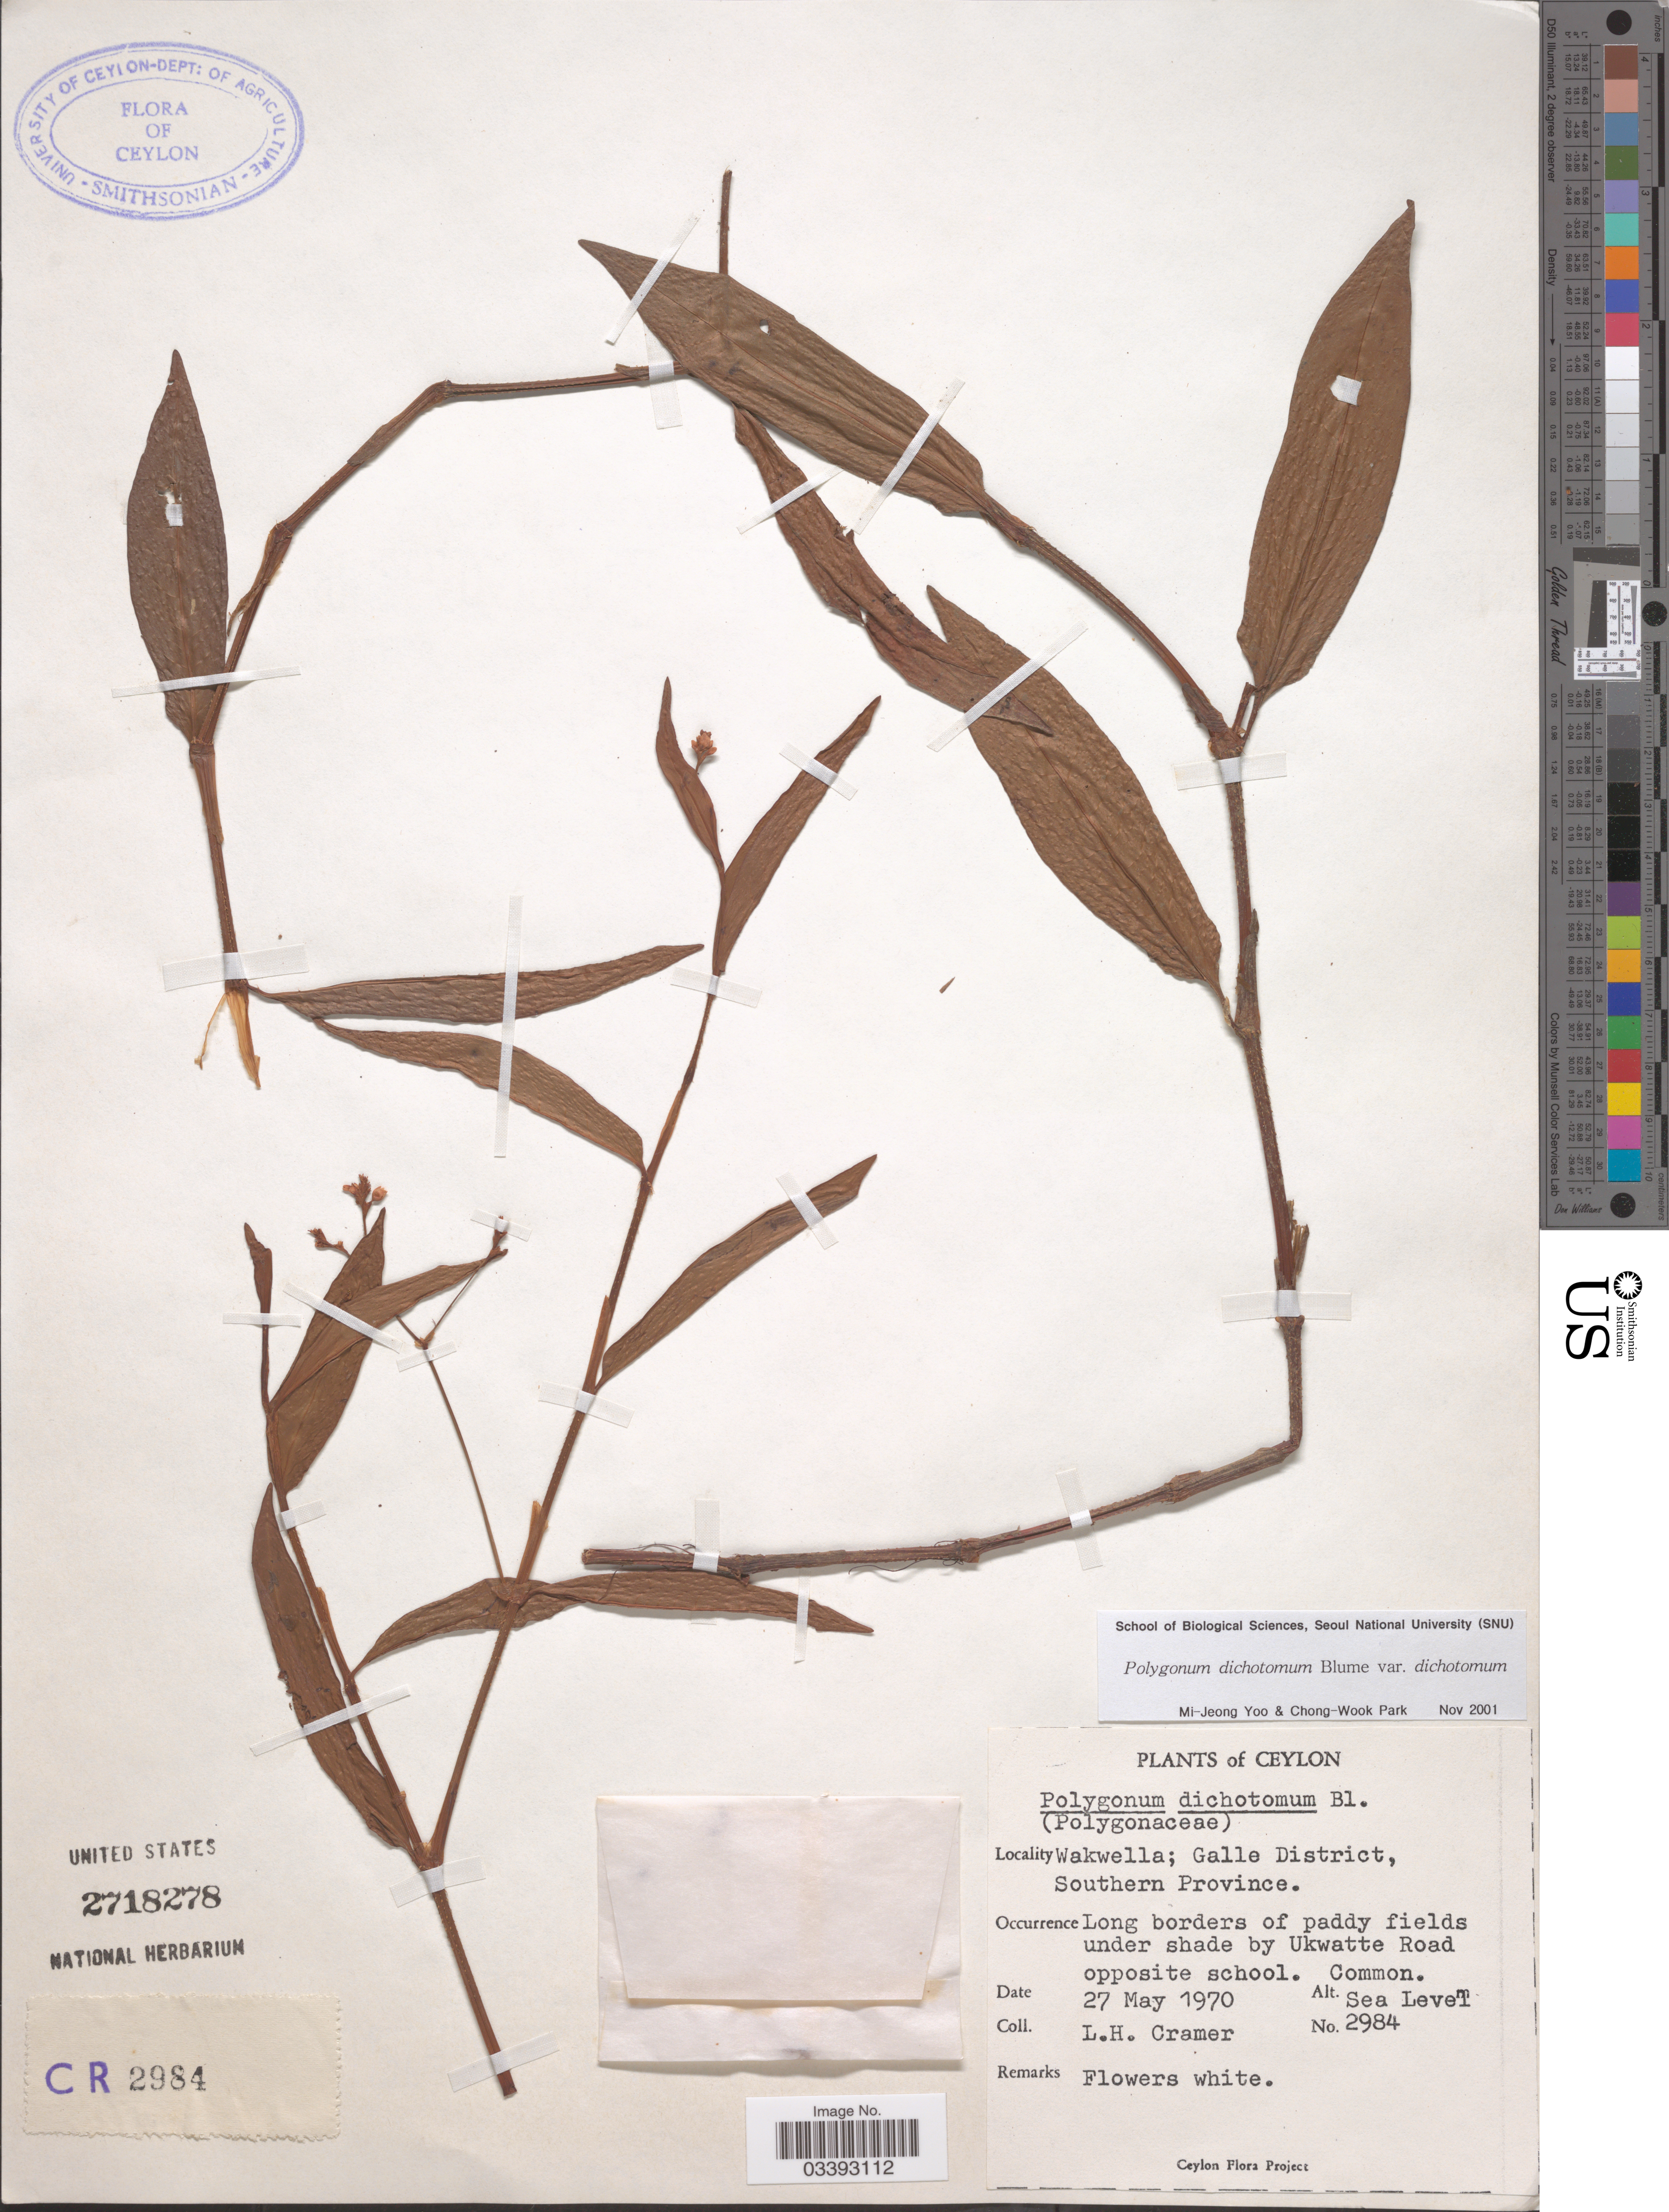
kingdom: Plantae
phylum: Tracheophyta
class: Magnoliopsida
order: Caryophyllales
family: Polygonaceae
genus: Persicaria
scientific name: Persicaria sp.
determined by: Atha, D. E.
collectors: L. H. Cramer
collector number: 2984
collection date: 1970-05-27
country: Sri Lanka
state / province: Southern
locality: Ceylon. Wakwella; Galle District. By Ukwatte Road opposite school.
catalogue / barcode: US 2718278